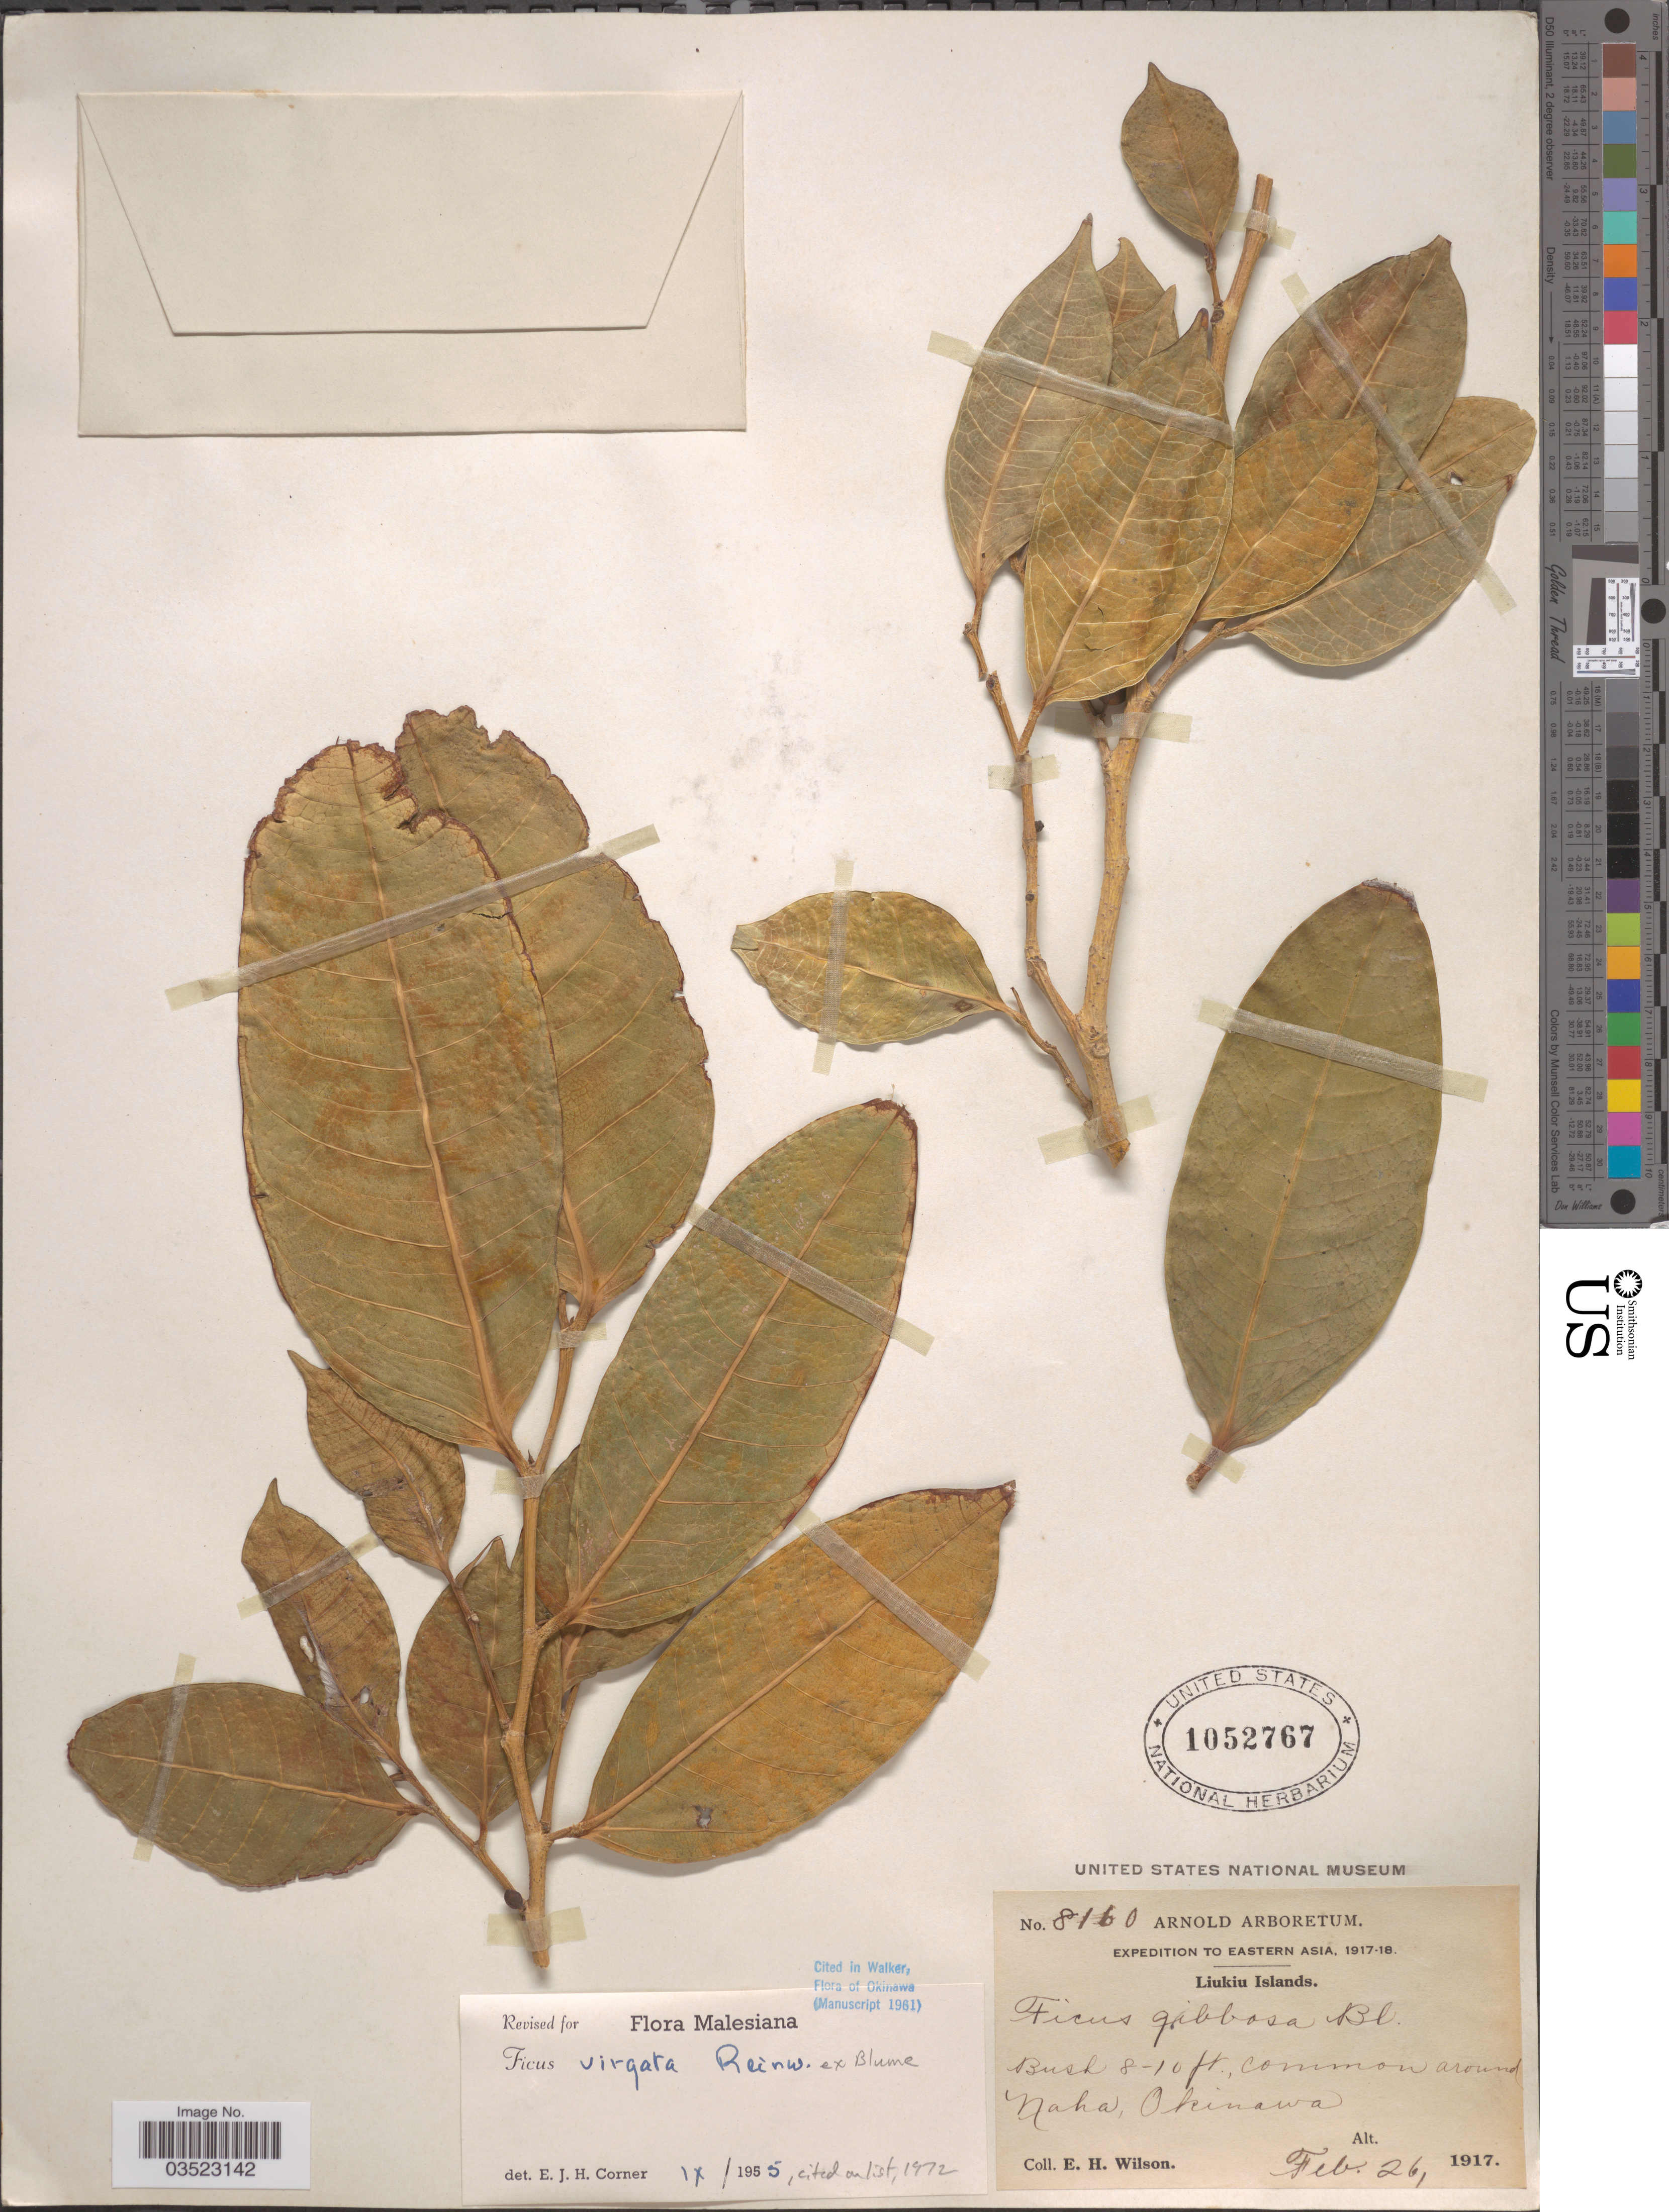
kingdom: Plantae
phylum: Tracheophyta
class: Magnoliopsida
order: Rosales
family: Moraceae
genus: Ficus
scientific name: Ficus virgata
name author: Reinw.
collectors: E. Wilson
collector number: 8160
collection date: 1917-02-26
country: Japan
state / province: Okinawa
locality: Expedition to Eastern Asia, 1917-18. Liukiu Islands. Common around Naha, Okinawa.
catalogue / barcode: US 1052767